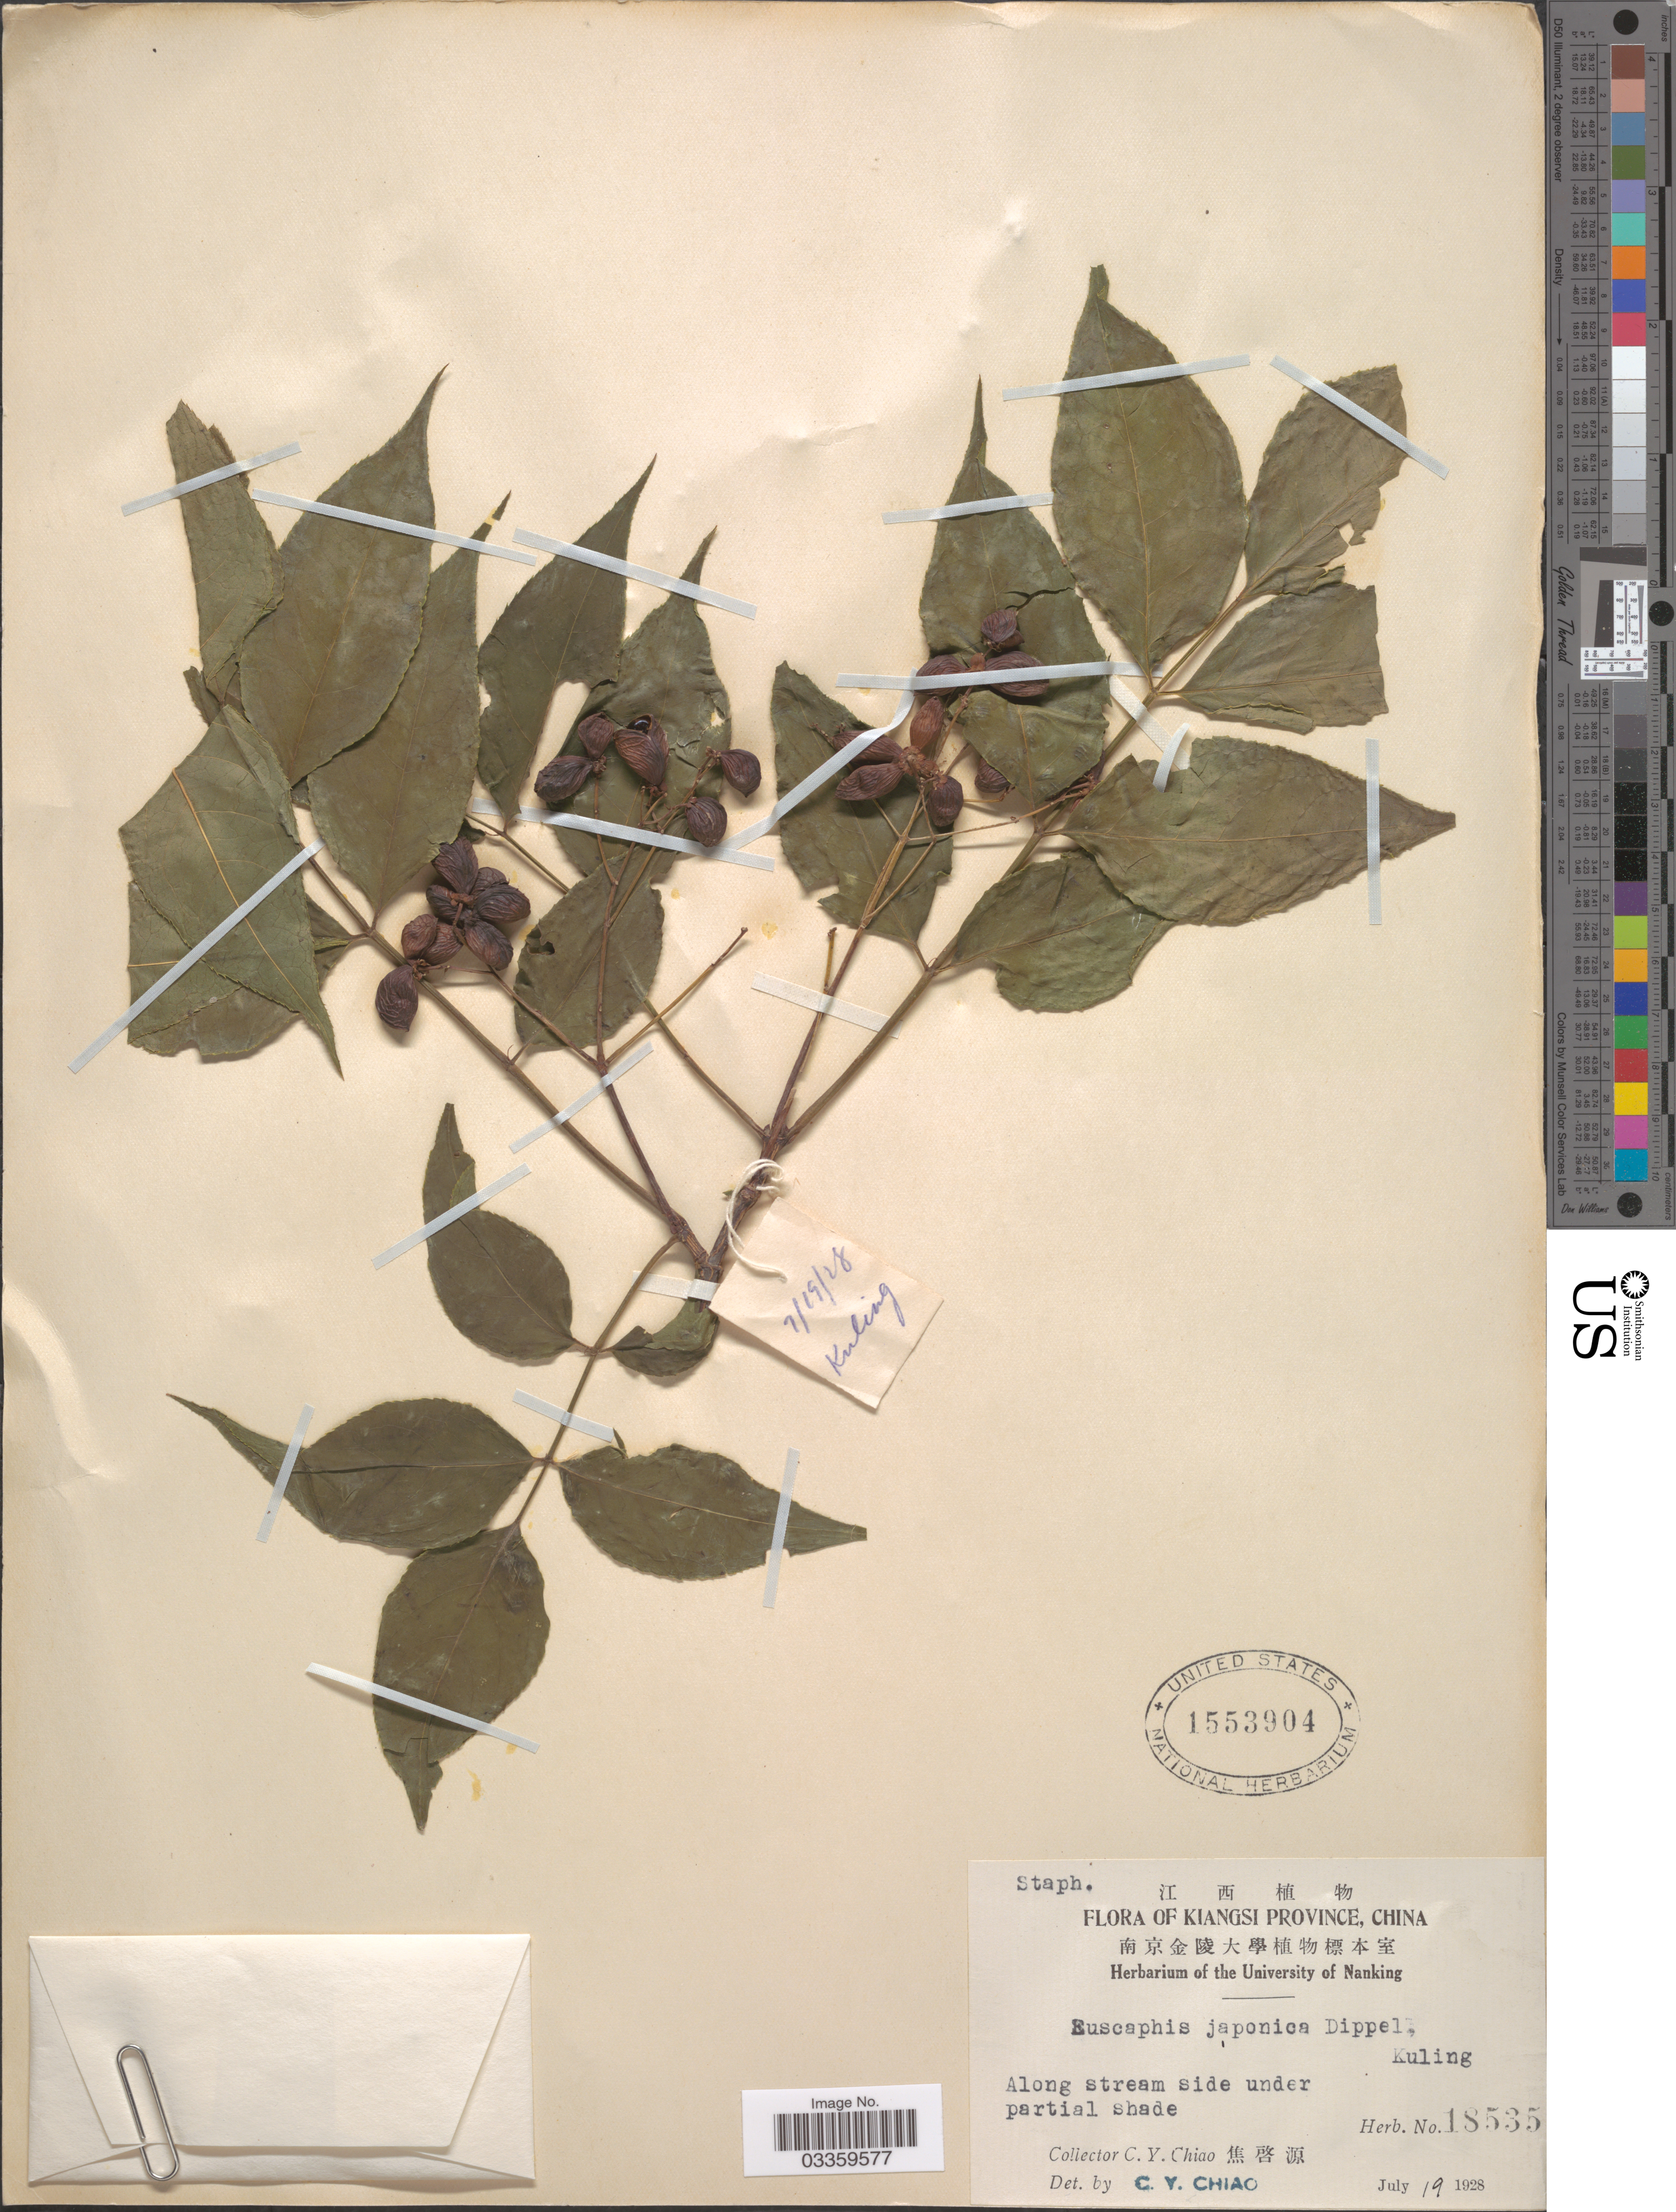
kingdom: Plantae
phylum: Tracheophyta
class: Magnoliopsida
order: Crossosomatales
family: Staphyleaceae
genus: Euscaphis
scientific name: Euscaphis japonica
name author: (Thunb.) Kanitz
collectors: C. Y. Chiao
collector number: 18535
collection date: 1928-07-19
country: China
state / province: Jiangxi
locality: Kiangsi Province.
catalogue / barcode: US 1553904